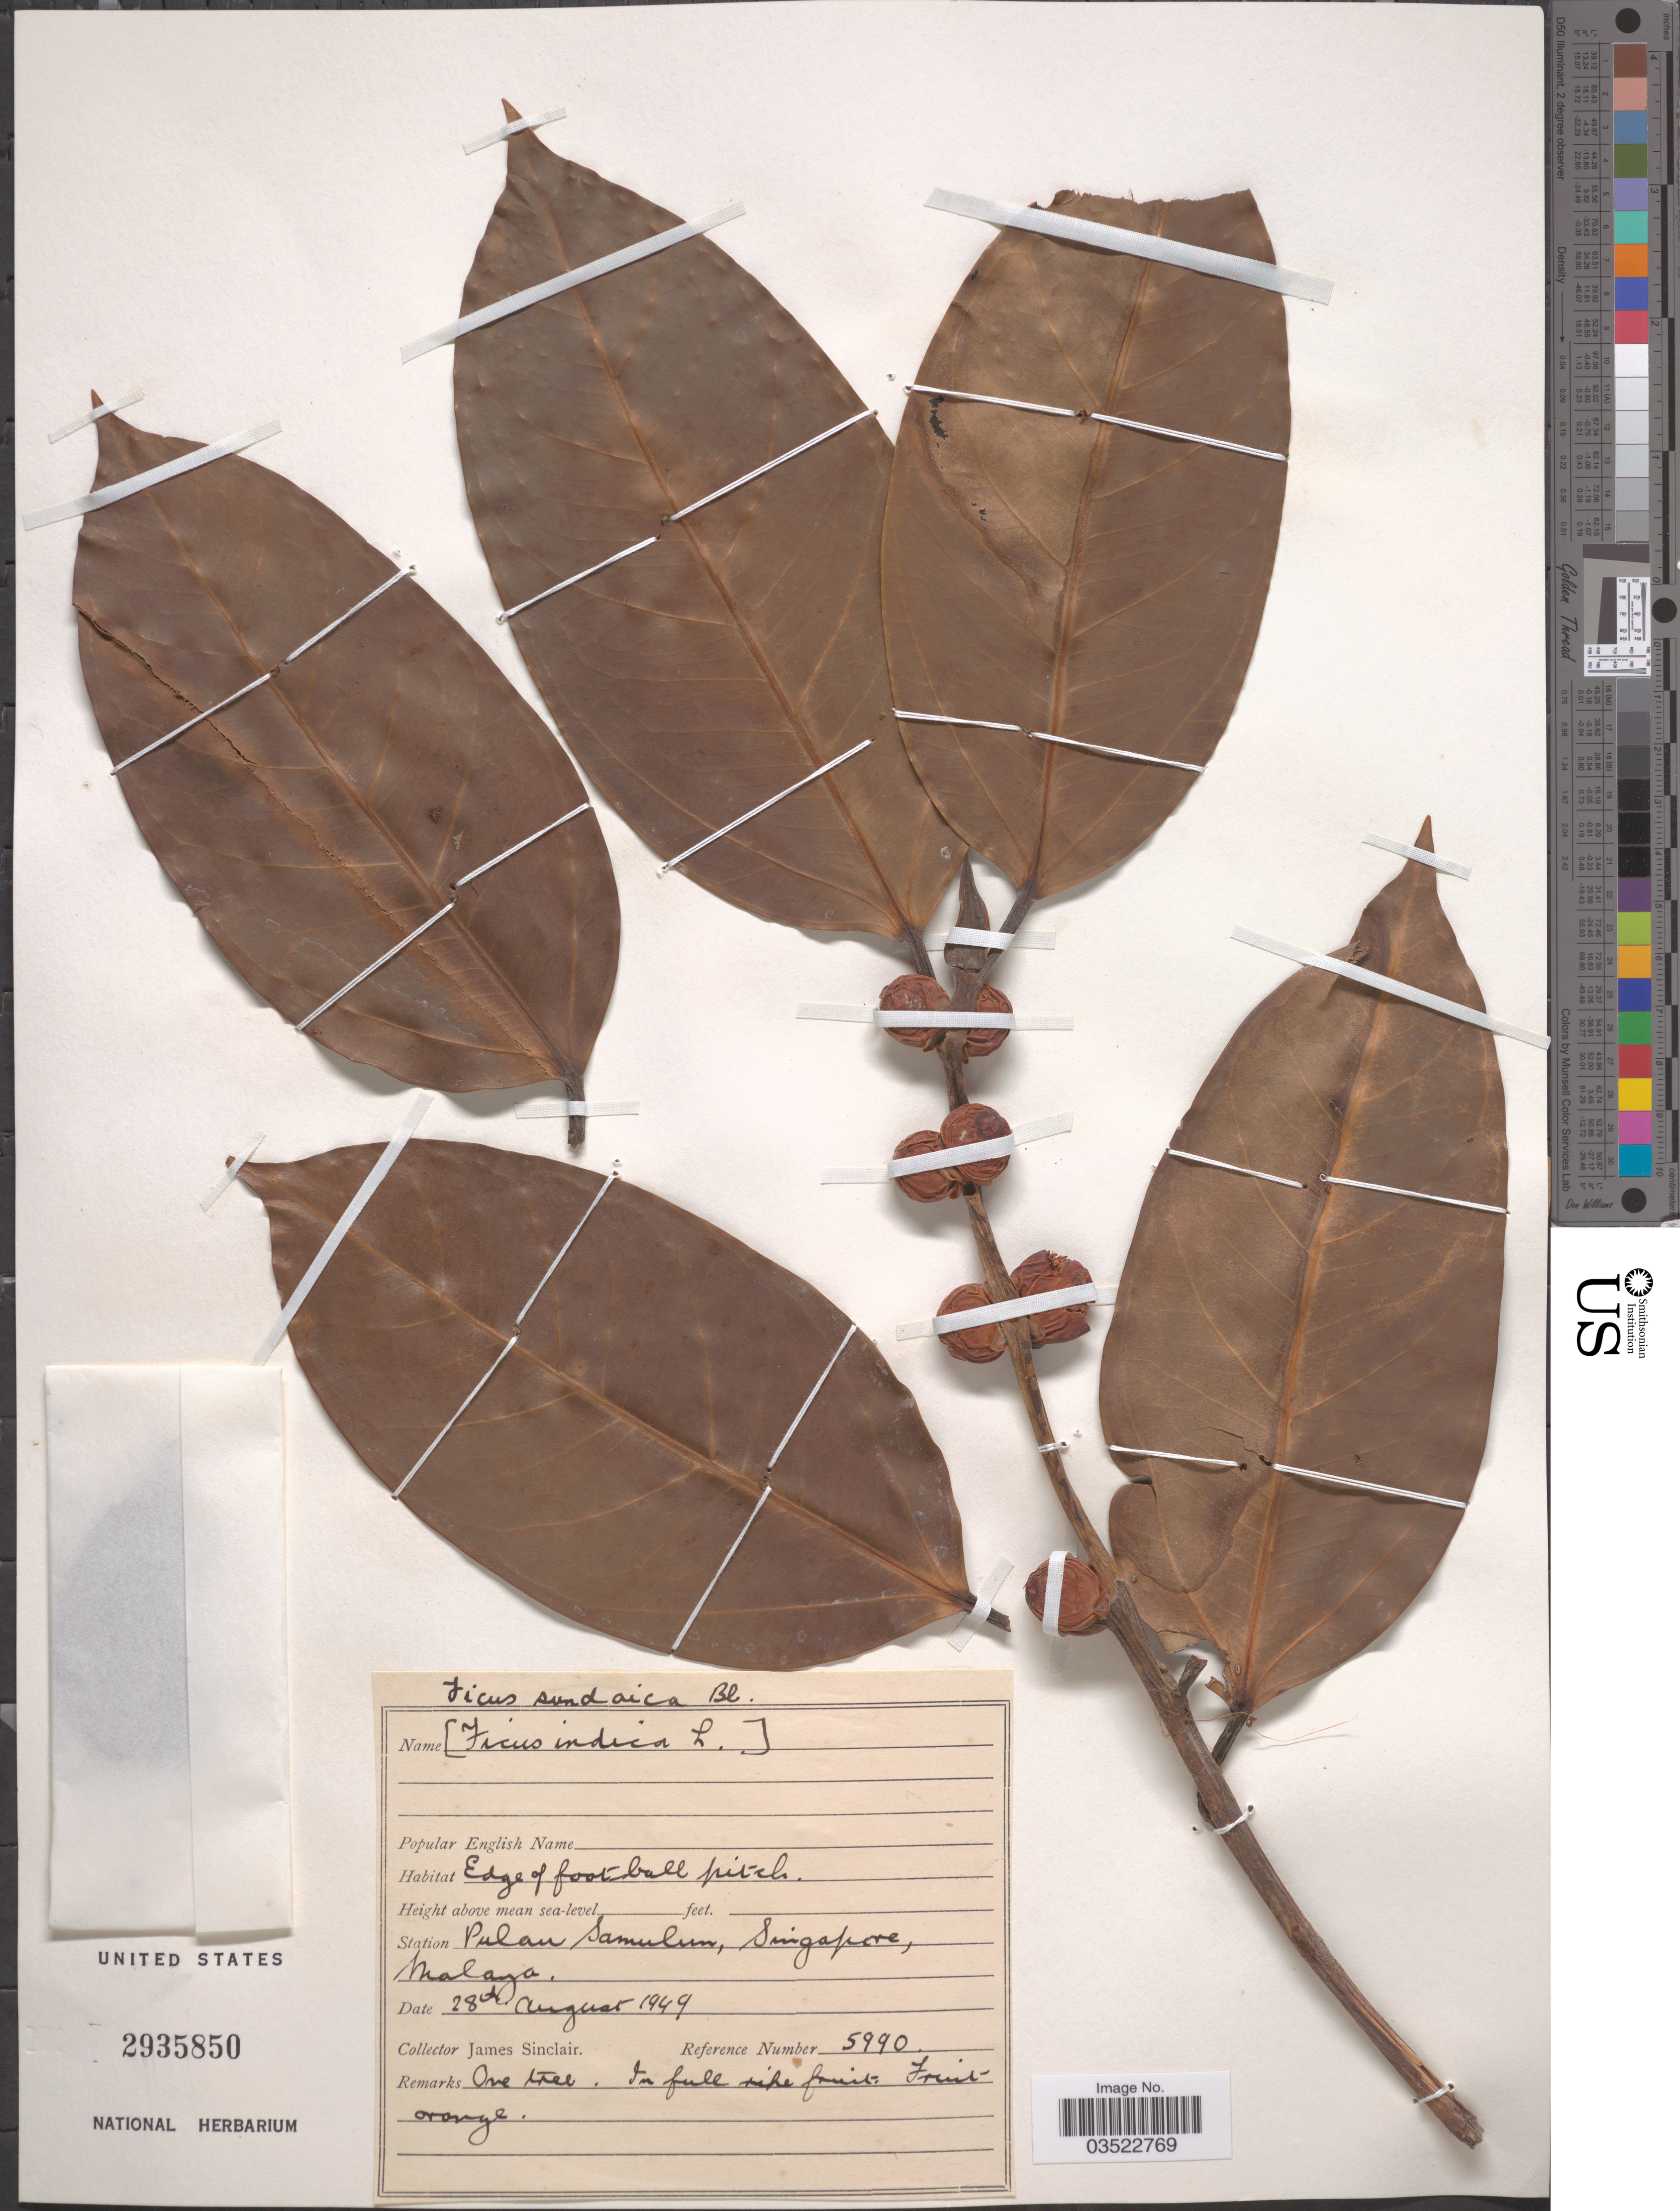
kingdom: Plantae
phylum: Tracheophyta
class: Magnoliopsida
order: Rosales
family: Moraceae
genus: Ficus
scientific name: Ficus sundaica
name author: Blume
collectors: J. Sinclair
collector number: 5990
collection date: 1949-08-28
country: Singapore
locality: Station Pulnan Samulun, Malaya.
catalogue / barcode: US 2935850